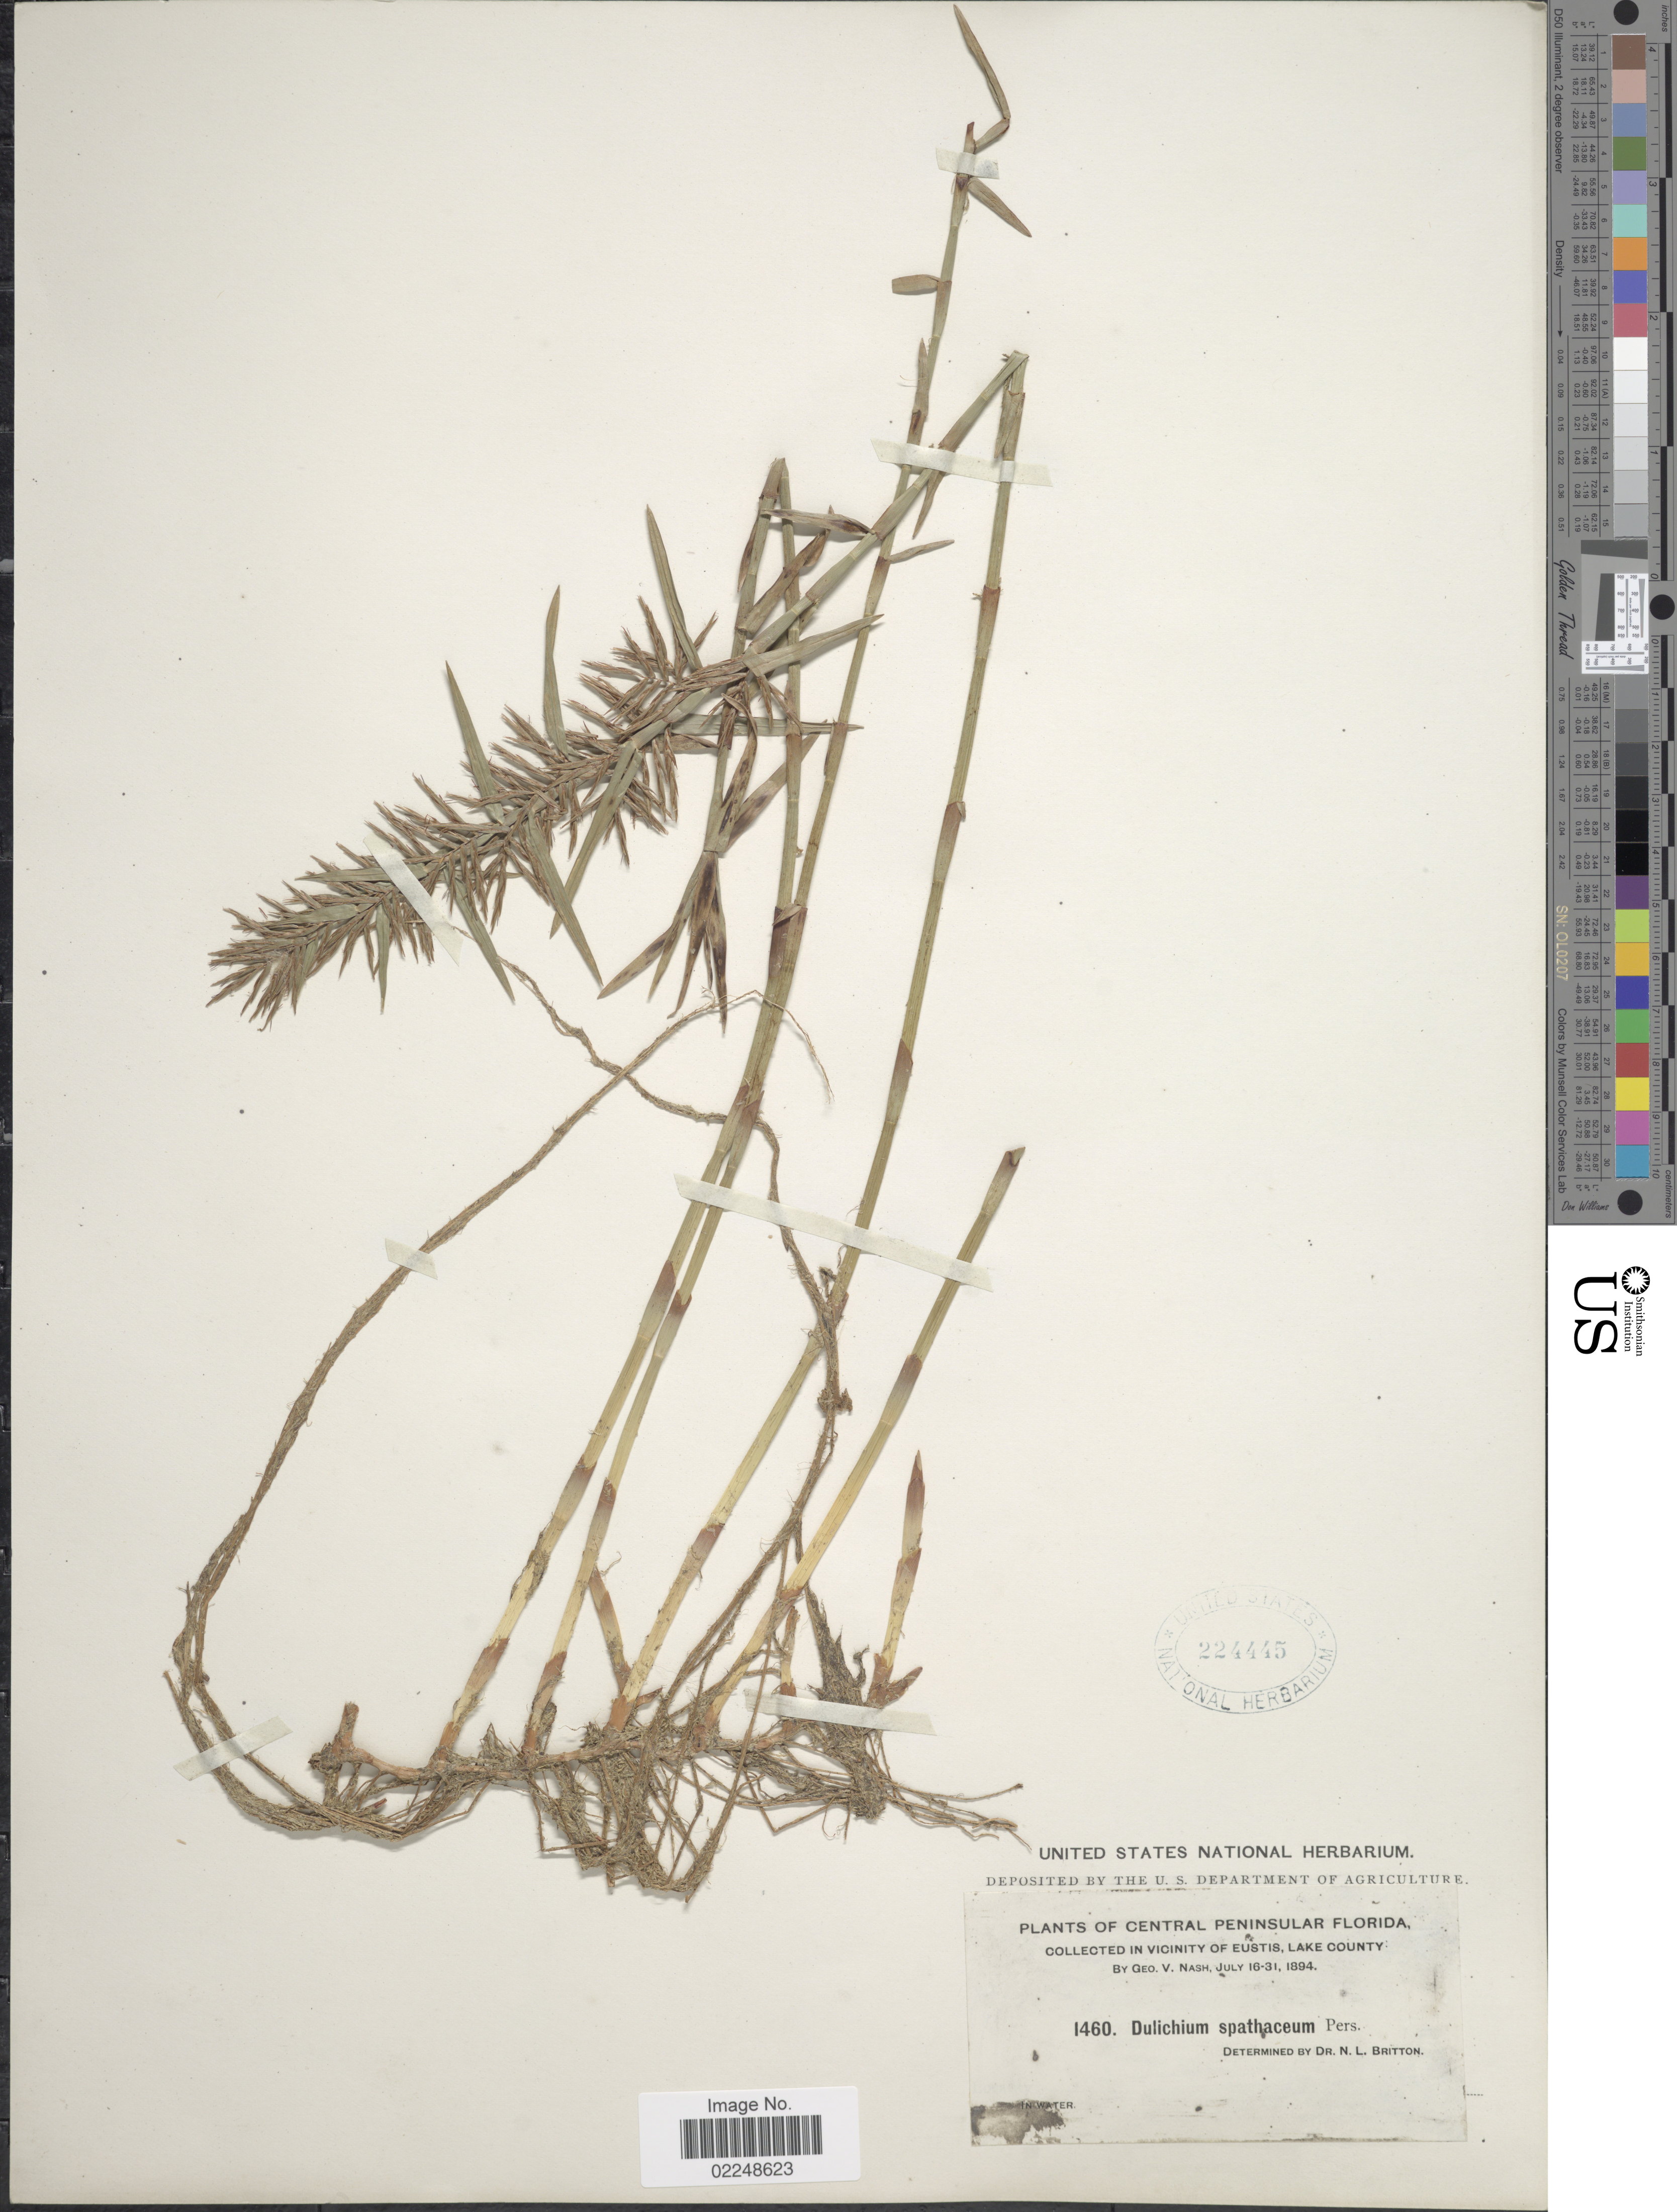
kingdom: Plantae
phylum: Tracheophyta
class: Liliopsida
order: Poales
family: Cyperaceae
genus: Dulichium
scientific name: Dulichium arundinaceum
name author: (L.) Britton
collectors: G. V. Nash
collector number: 1460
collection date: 1894-07-16/1894-07-31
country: United States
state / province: Florida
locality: Central Peninsular Florida, Vicinity of Eustis, Lake County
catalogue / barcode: US 224445